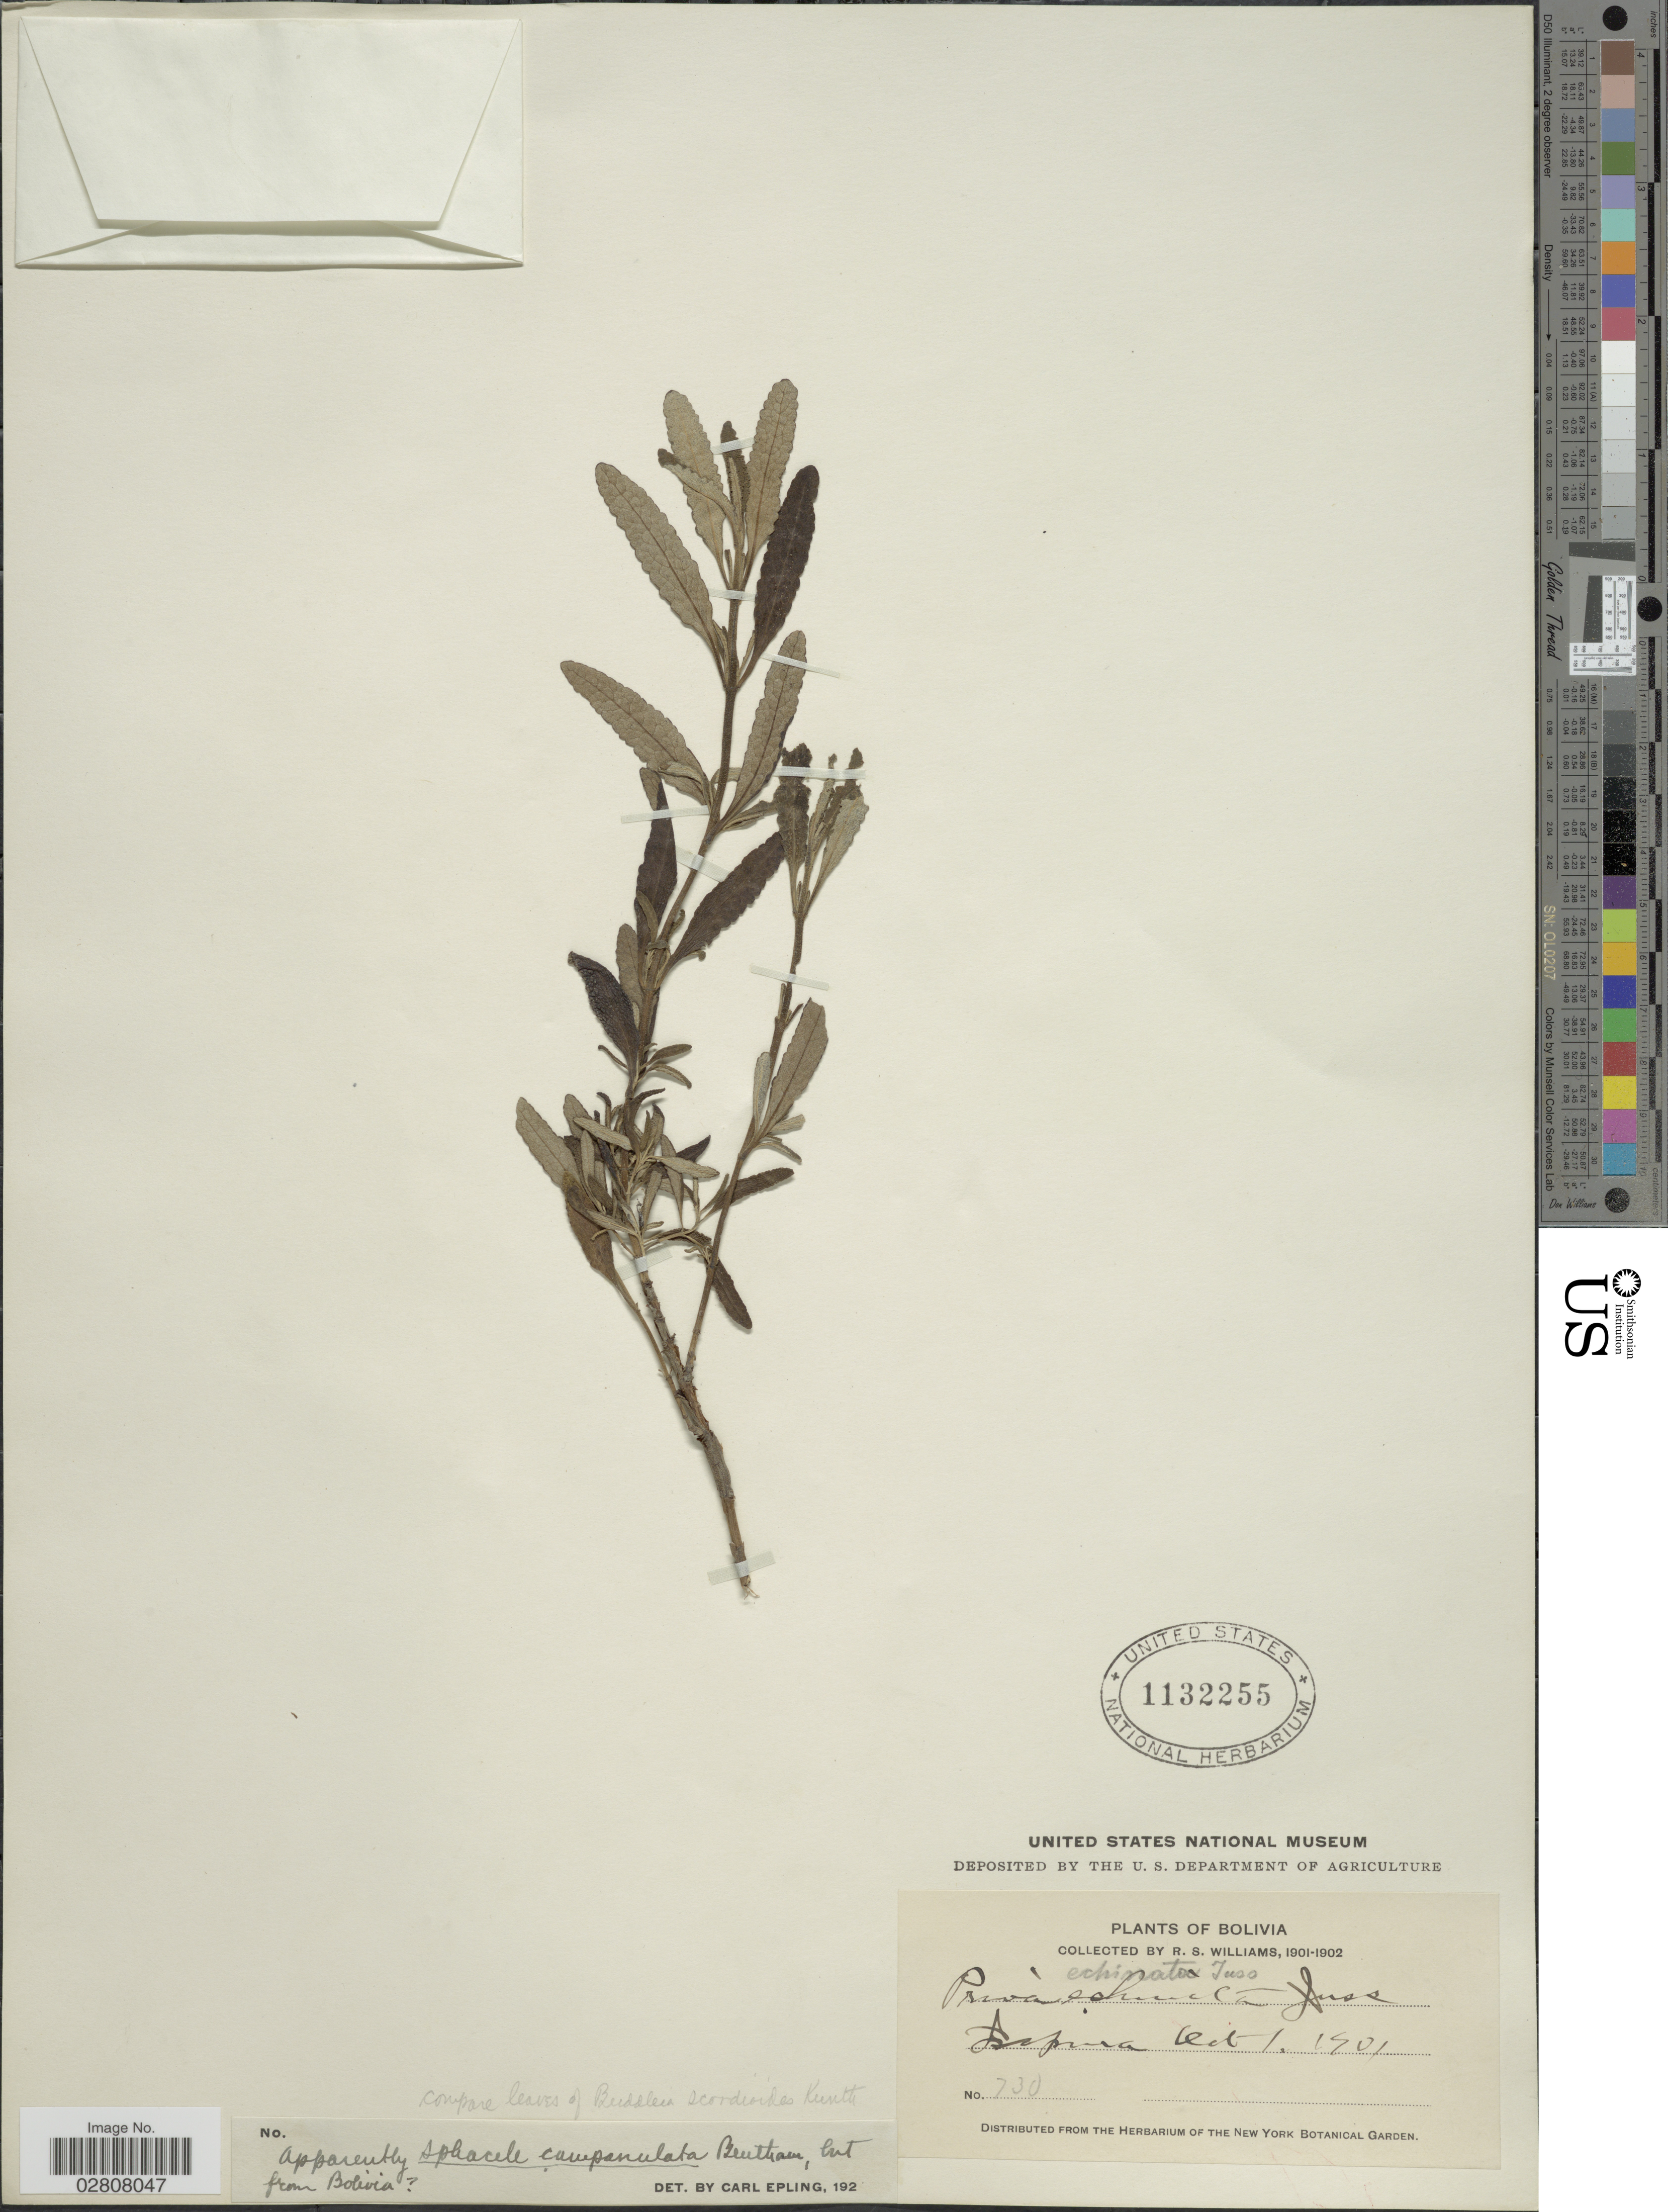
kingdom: Plantae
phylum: Tracheophyta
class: Magnoliopsida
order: Lamiales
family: Lamiaceae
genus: Lepechinia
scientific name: Lepechinia chamaedryoides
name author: (Balb.) Epling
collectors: R. S. Williams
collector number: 730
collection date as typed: Oct. 1, 1901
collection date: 1901-10-01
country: Bolivia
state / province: La Páz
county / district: Larecaja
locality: Isupuri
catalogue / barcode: US 1132255